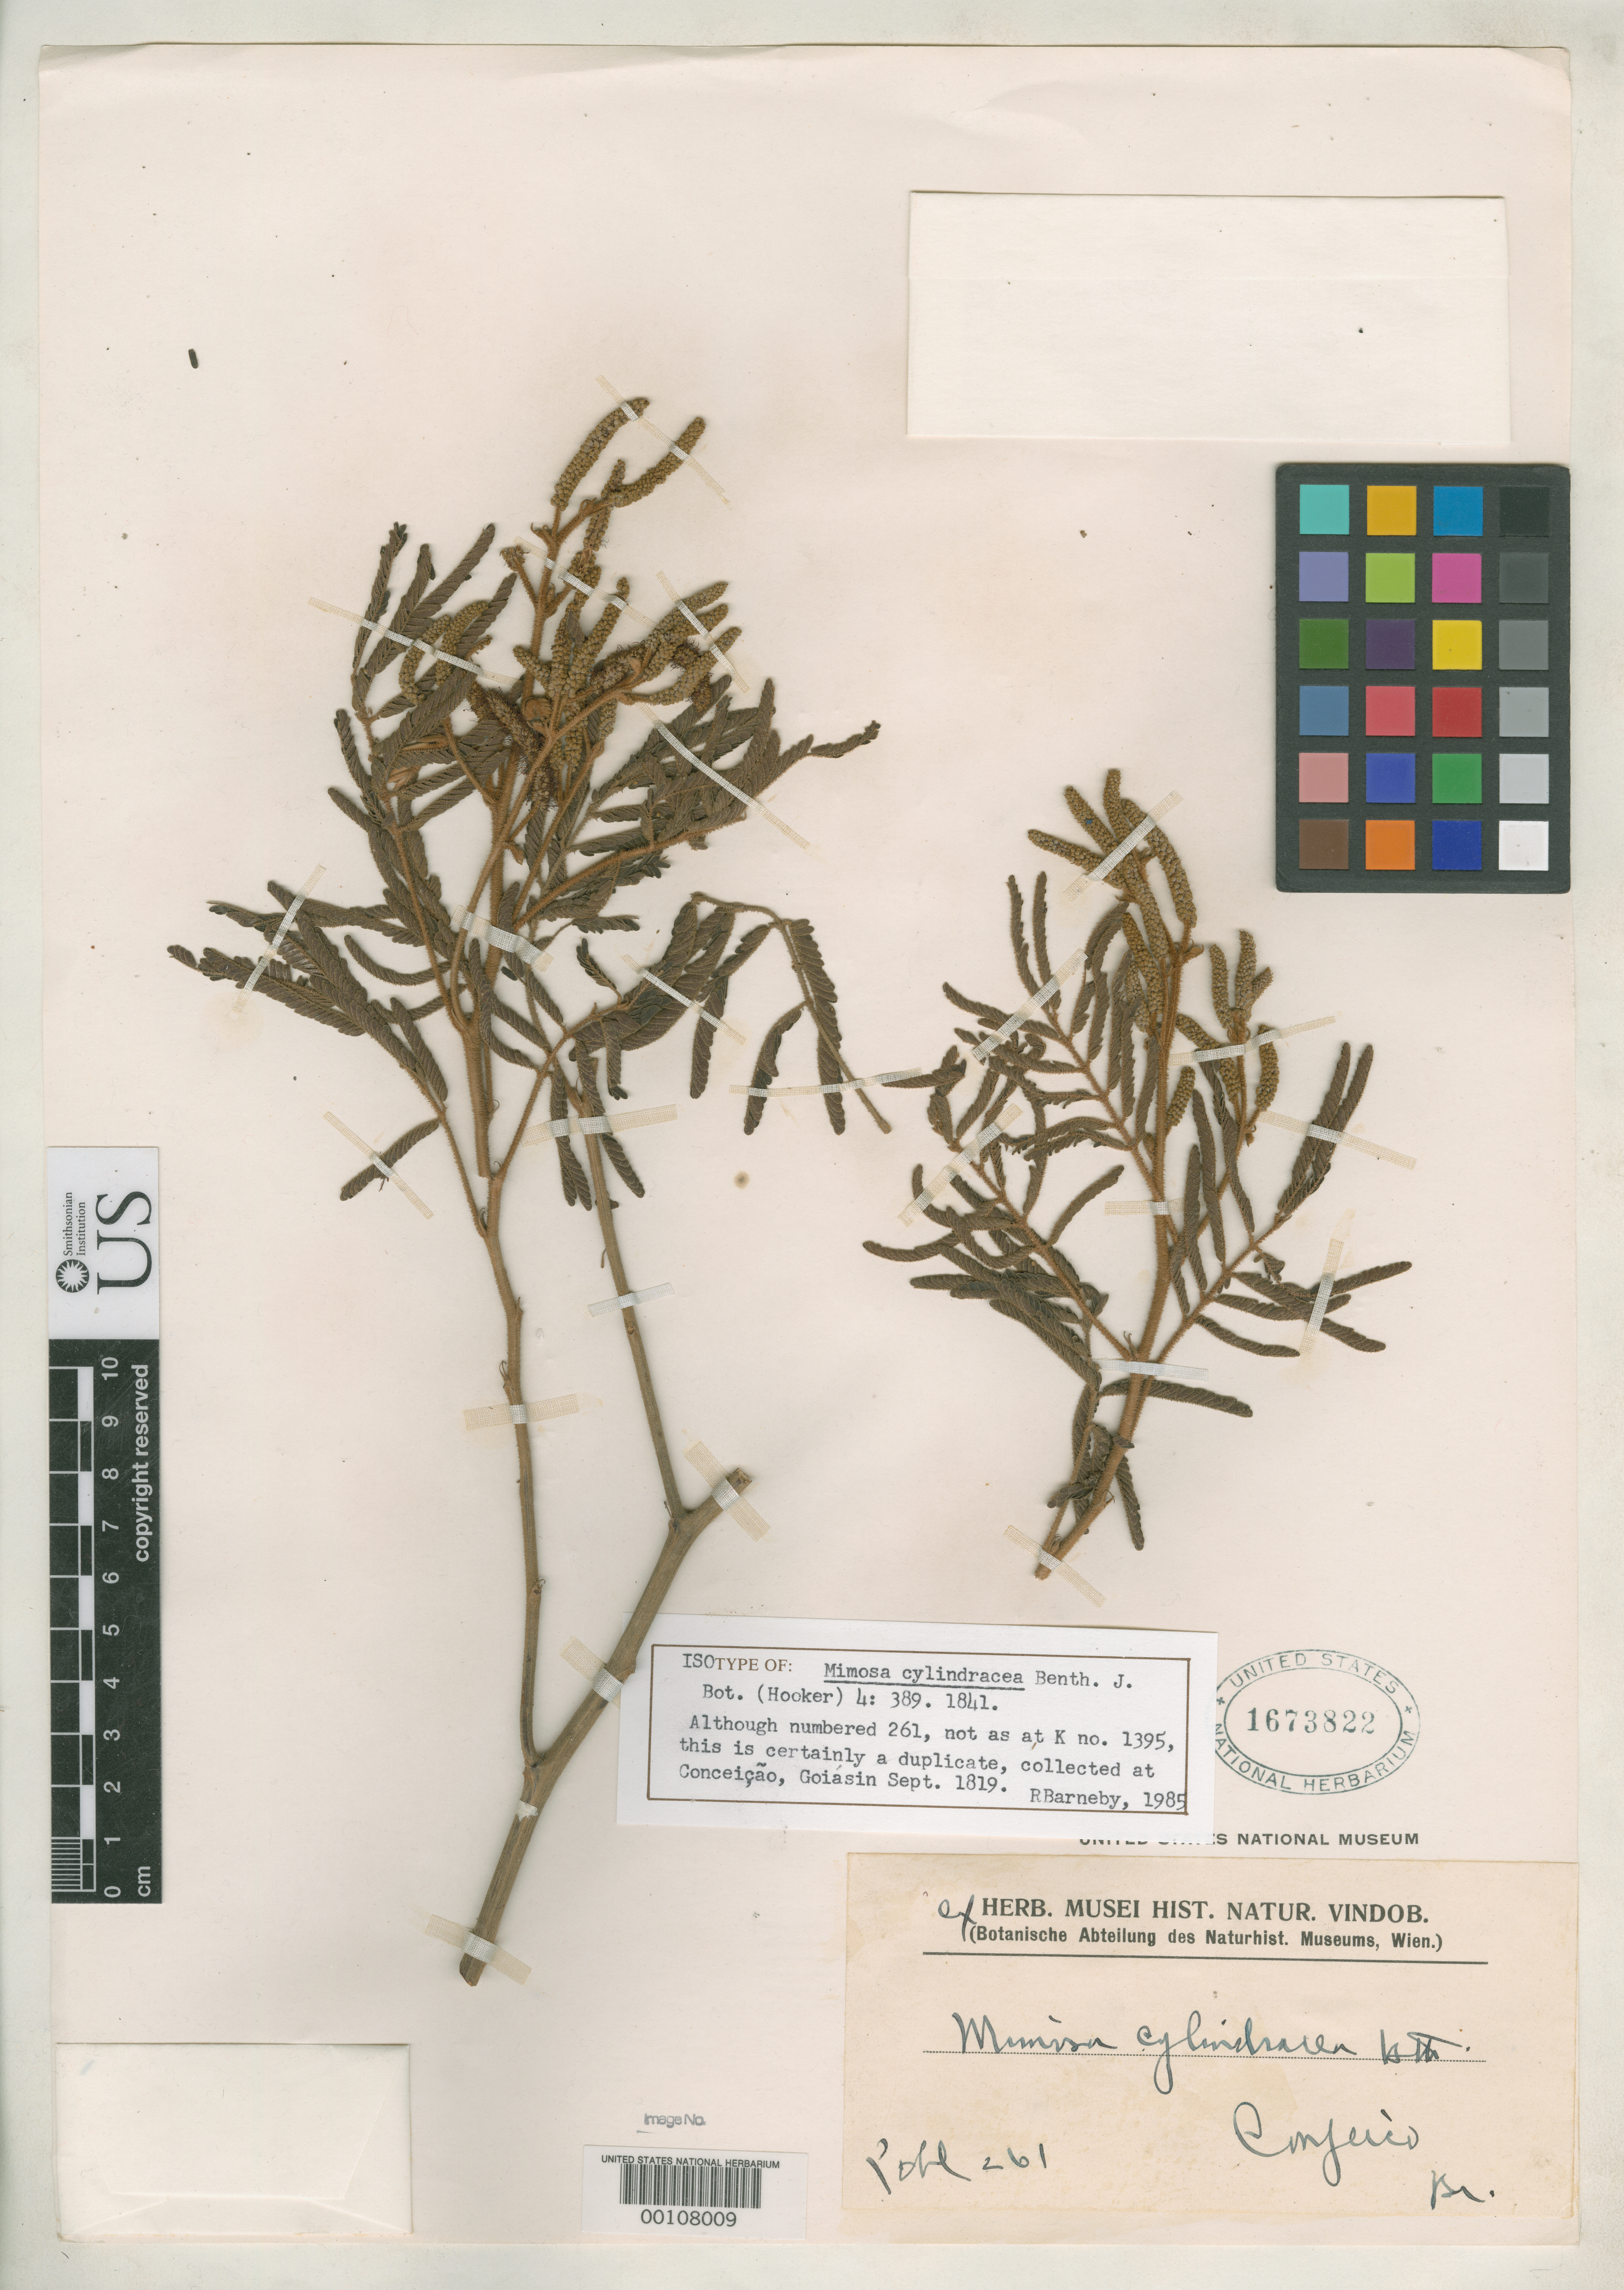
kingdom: Plantae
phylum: Tracheophyta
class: Magnoliopsida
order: Fabales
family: Fabaceae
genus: Mimosa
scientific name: Mimosa cylindracea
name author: Benth.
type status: Isotype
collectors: J. B. E. Pohl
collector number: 261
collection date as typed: Sep 1819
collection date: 1819-09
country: Brazil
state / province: Minas Gerais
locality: Conceicao, Goiasin.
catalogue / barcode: US 1673822